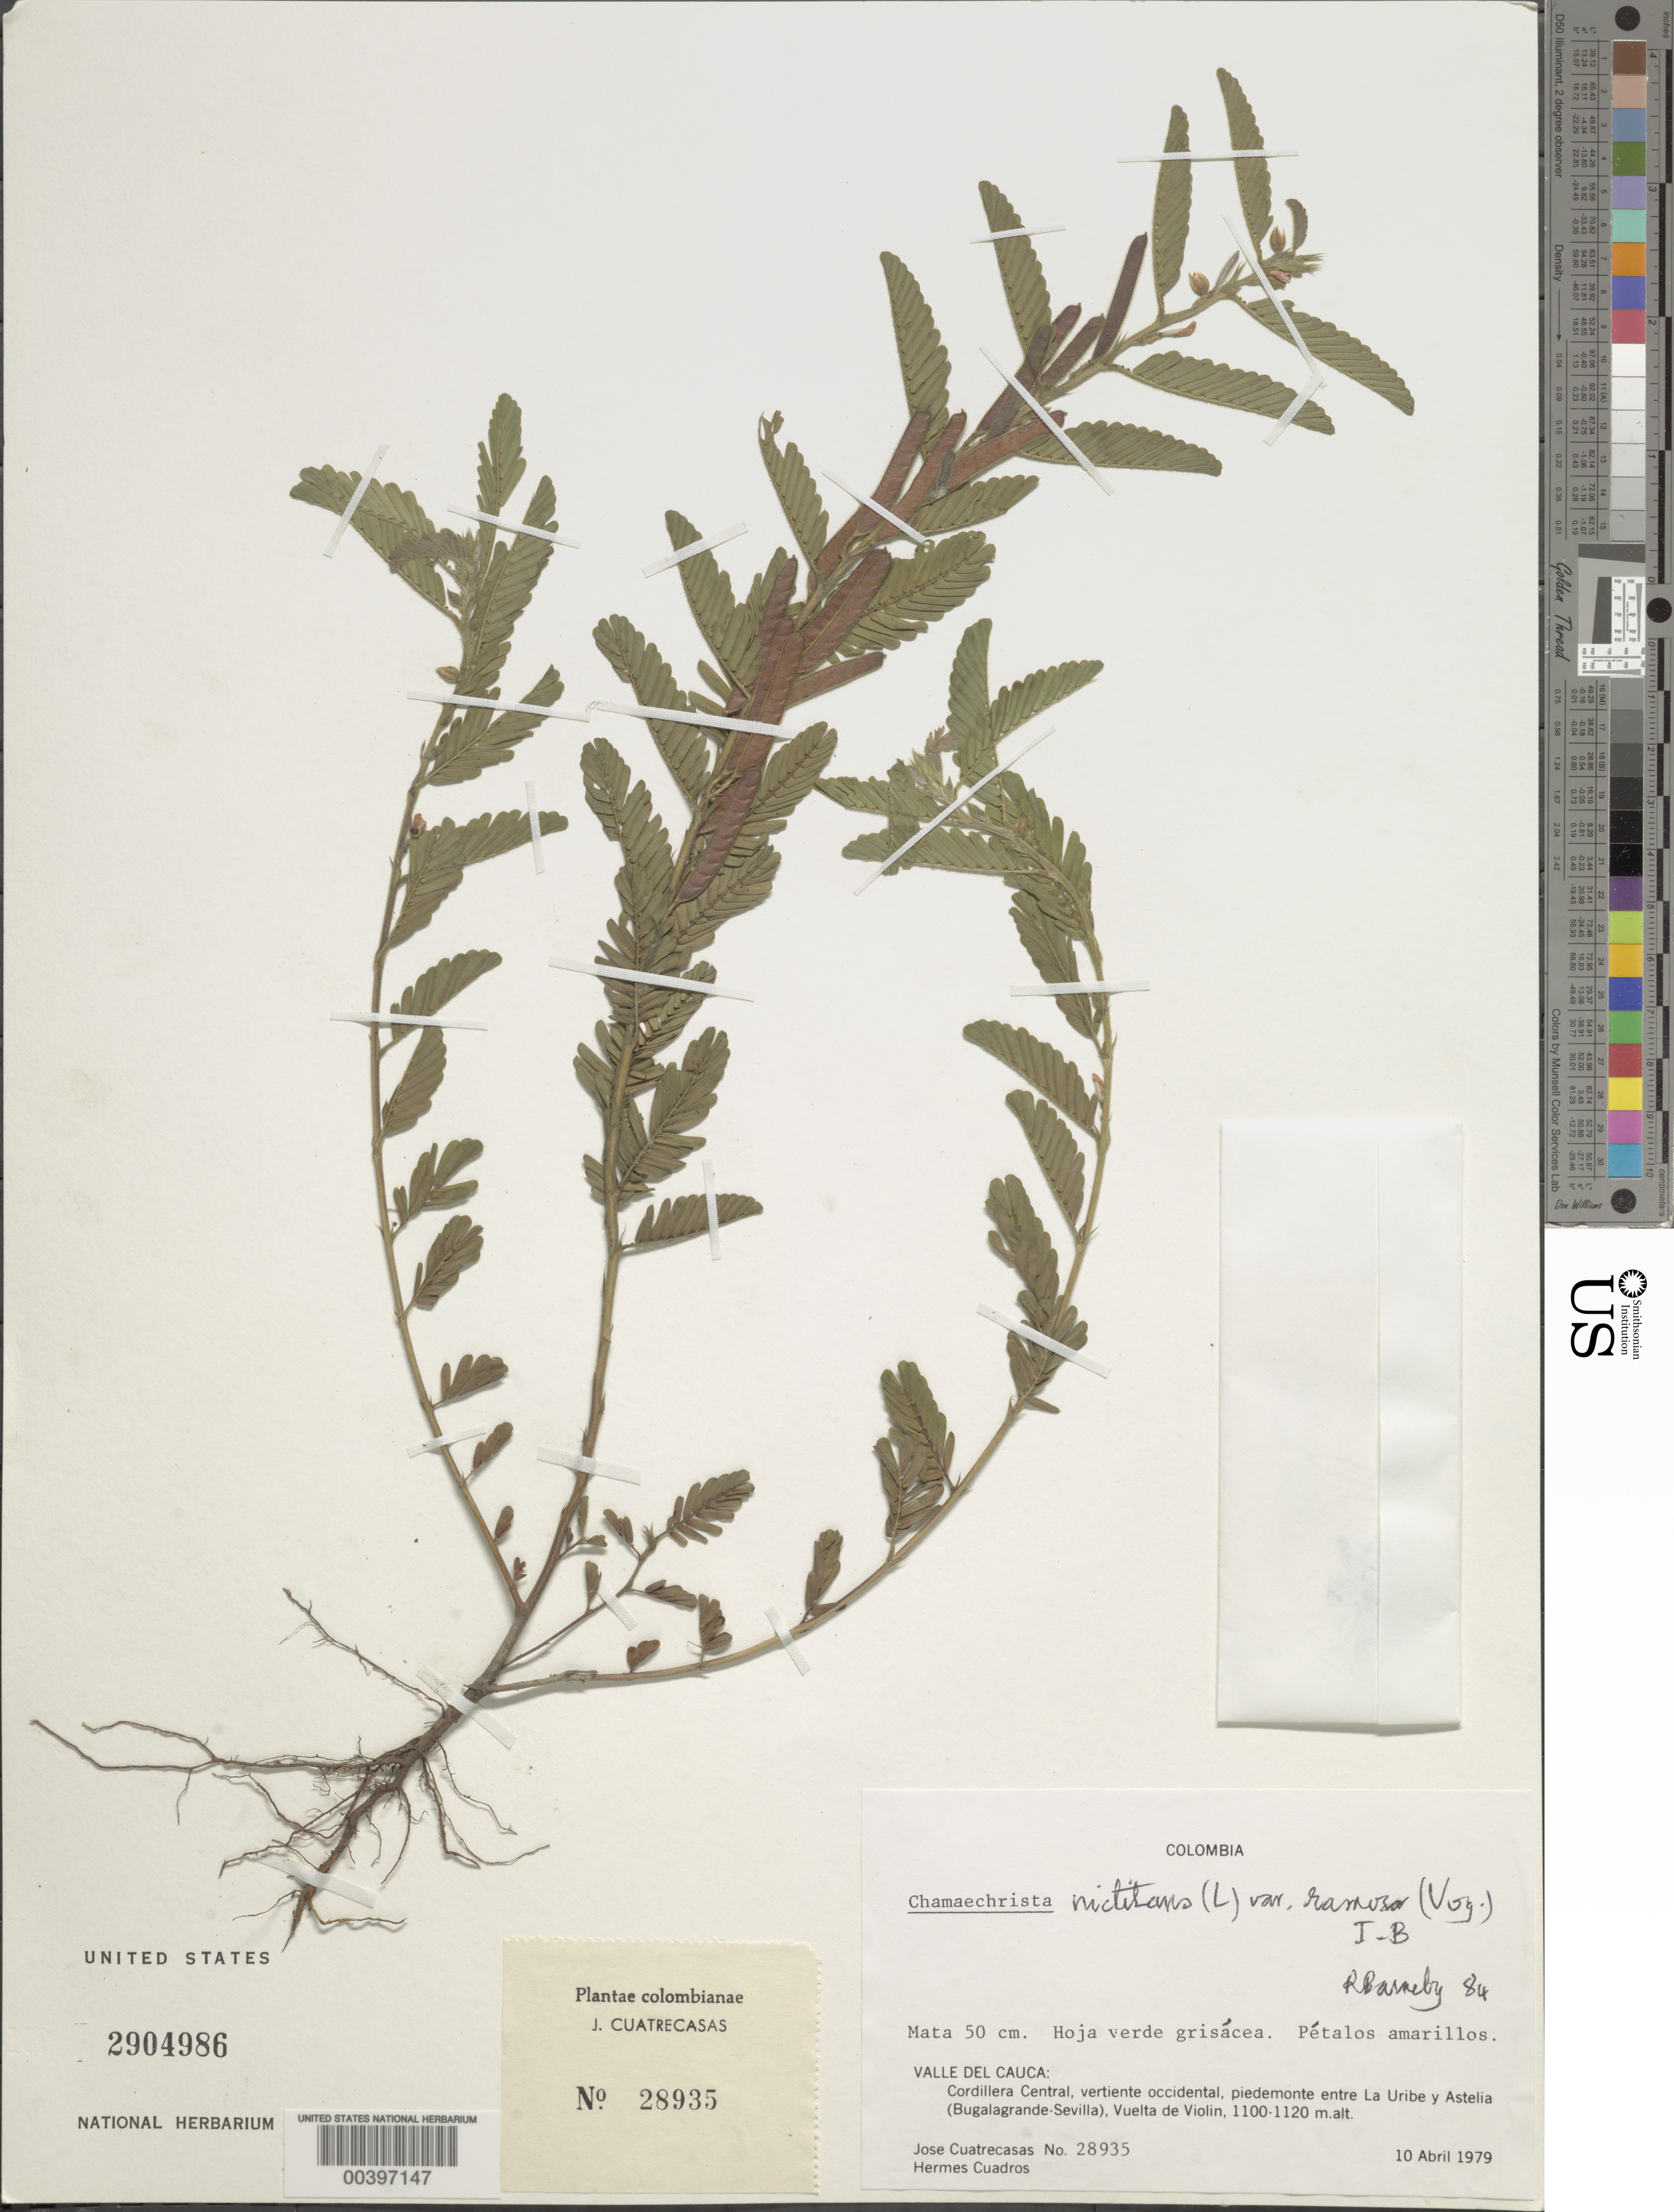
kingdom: Plantae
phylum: Tracheophyta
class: Magnoliopsida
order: Fabales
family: Fabaceae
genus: Chamaecrista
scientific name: Chamaecrista nictitans var. ramosa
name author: (Vogel) H.S. Irwin & Barneby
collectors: J. Cuatrecasas & H. Cuadros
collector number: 28935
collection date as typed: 10 Apr 1979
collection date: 1979-04-10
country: Colombia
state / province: Valle del Cauca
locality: Cordillera Central, Vertiente Occidental, piedemonte entre La Uribe y Astelia (Buglagrande-Sevilla), Vuelta de violin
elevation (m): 1100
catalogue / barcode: US 2904986